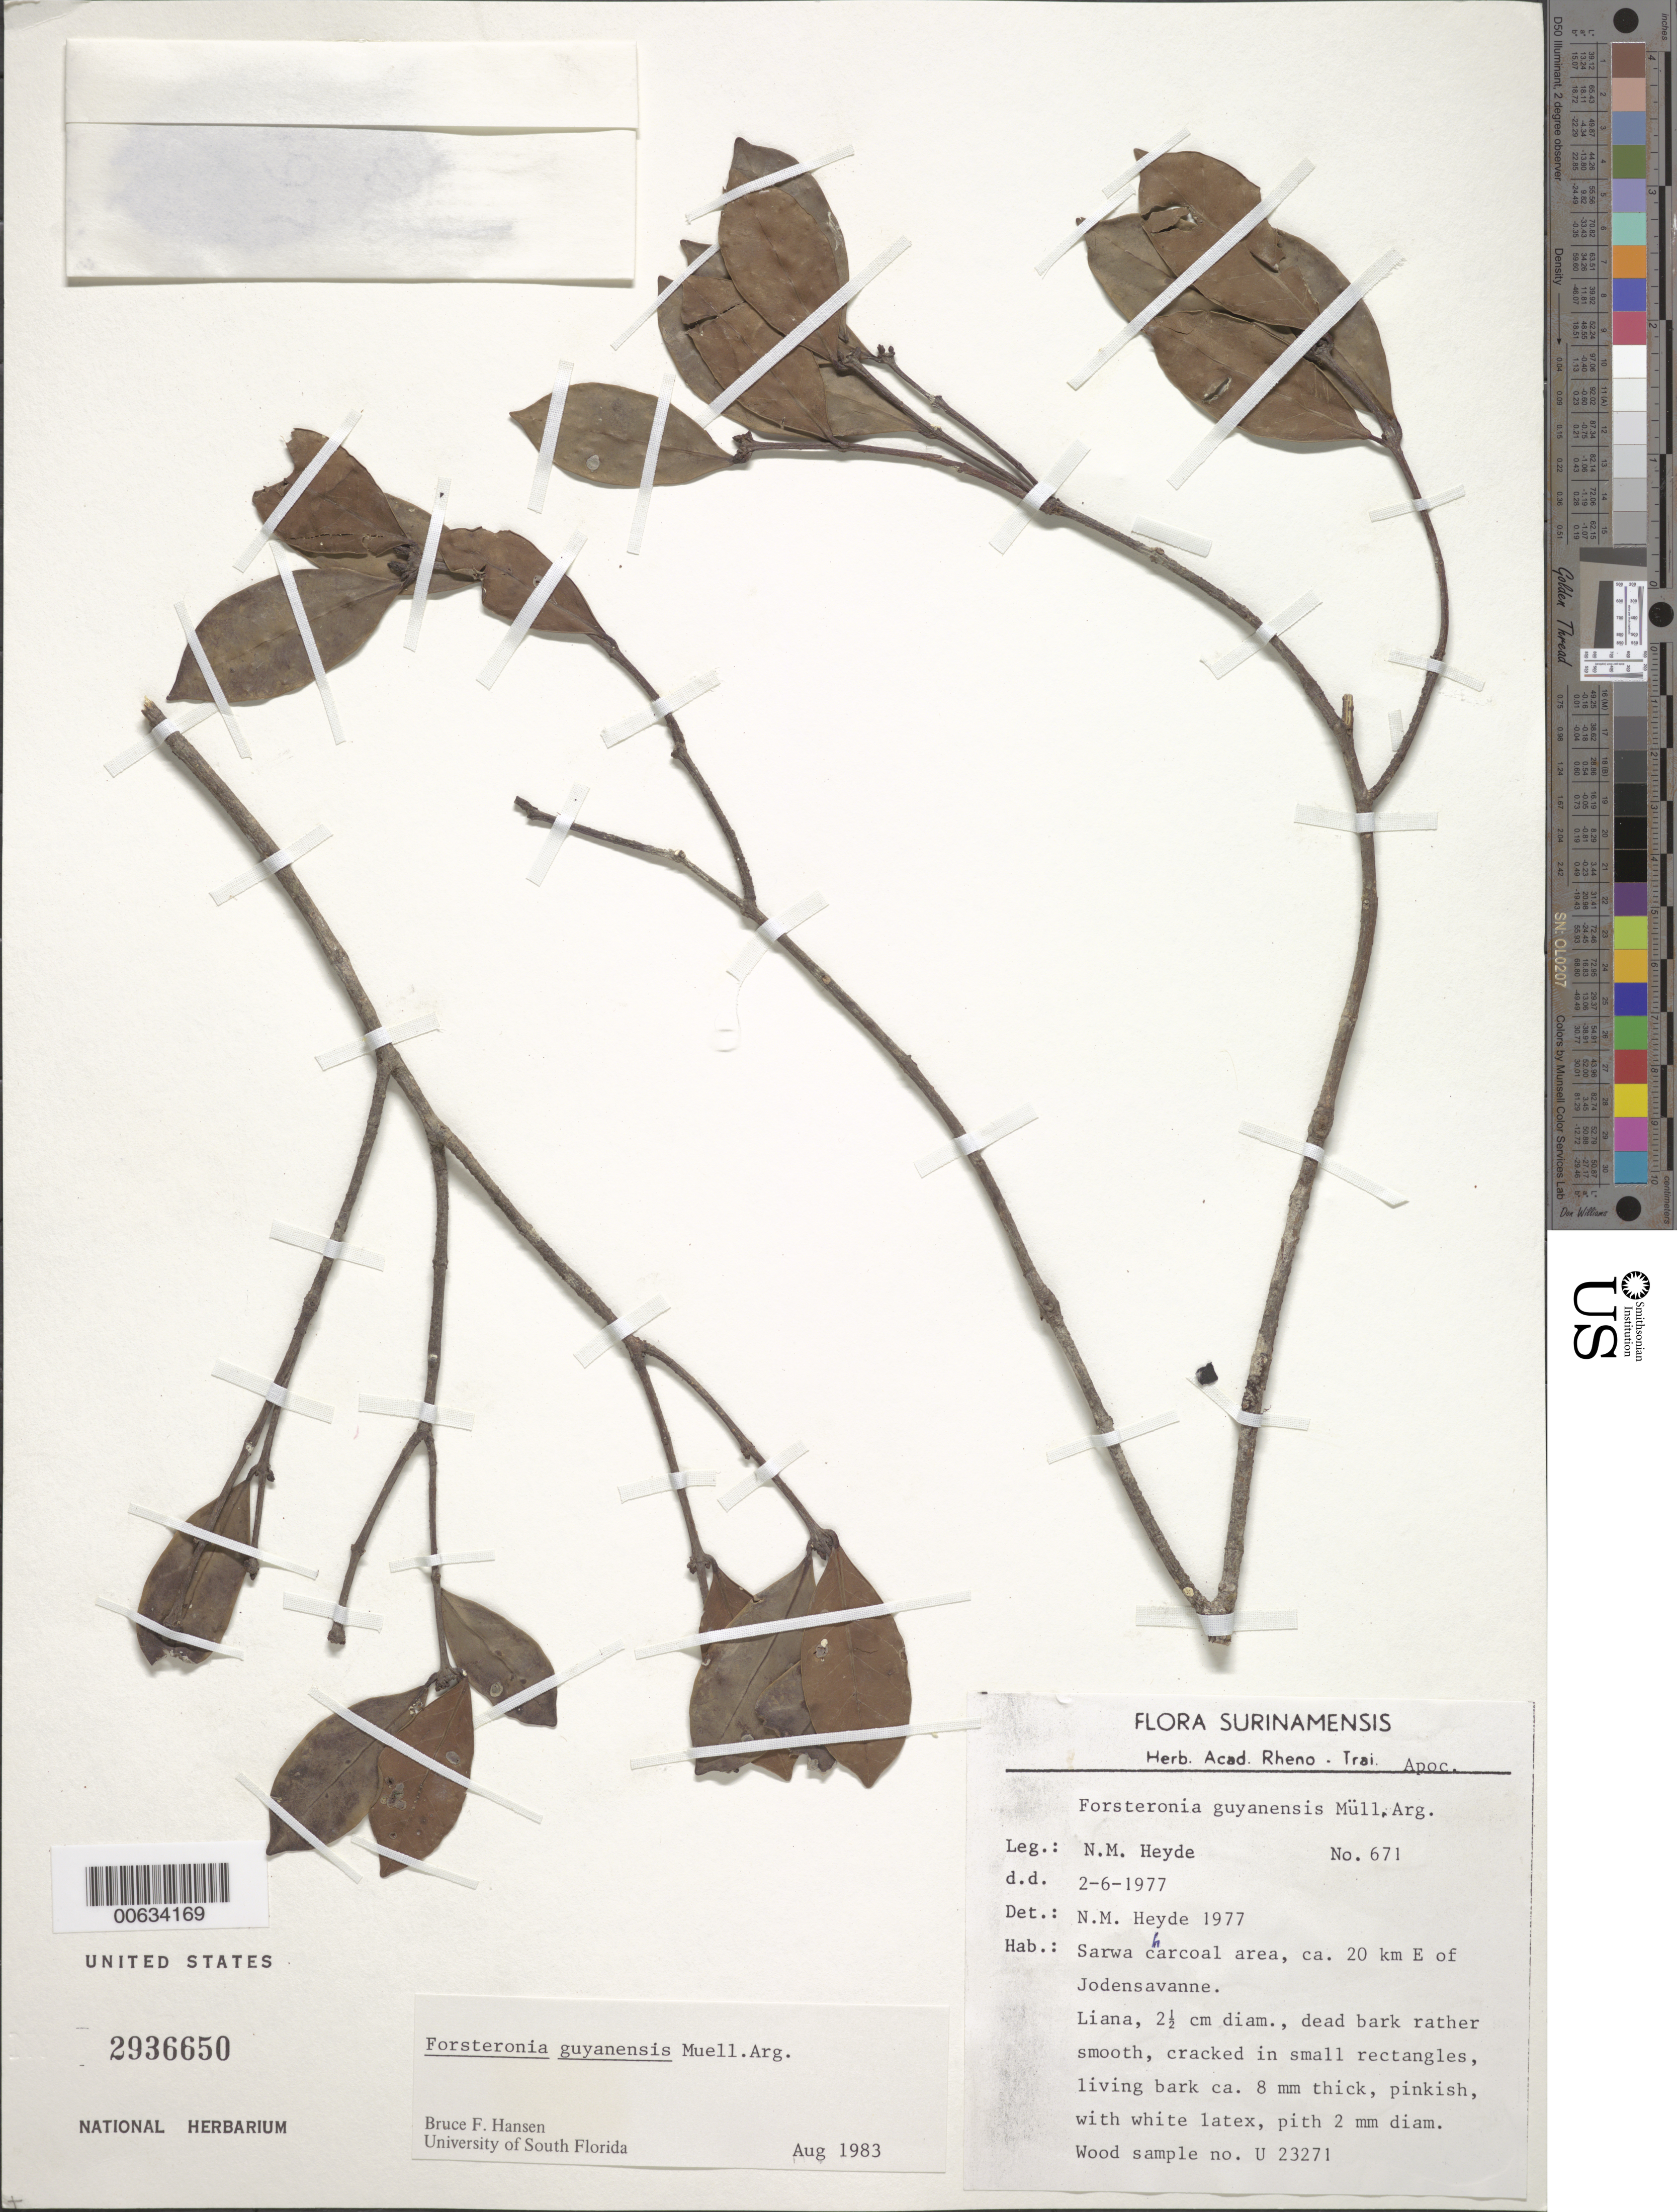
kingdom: Plantae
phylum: Tracheophyta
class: Magnoliopsida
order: Gentianales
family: Apocynaceae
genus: Forsteronia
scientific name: Forsteronia guyanensis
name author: Müll. Arg.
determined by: Hansen, B.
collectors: N. M. Heyde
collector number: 671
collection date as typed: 2-Jun-77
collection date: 1977-06-02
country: Suriname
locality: Sarwa, 20 km E of Jodensavanne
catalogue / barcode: US 2936650